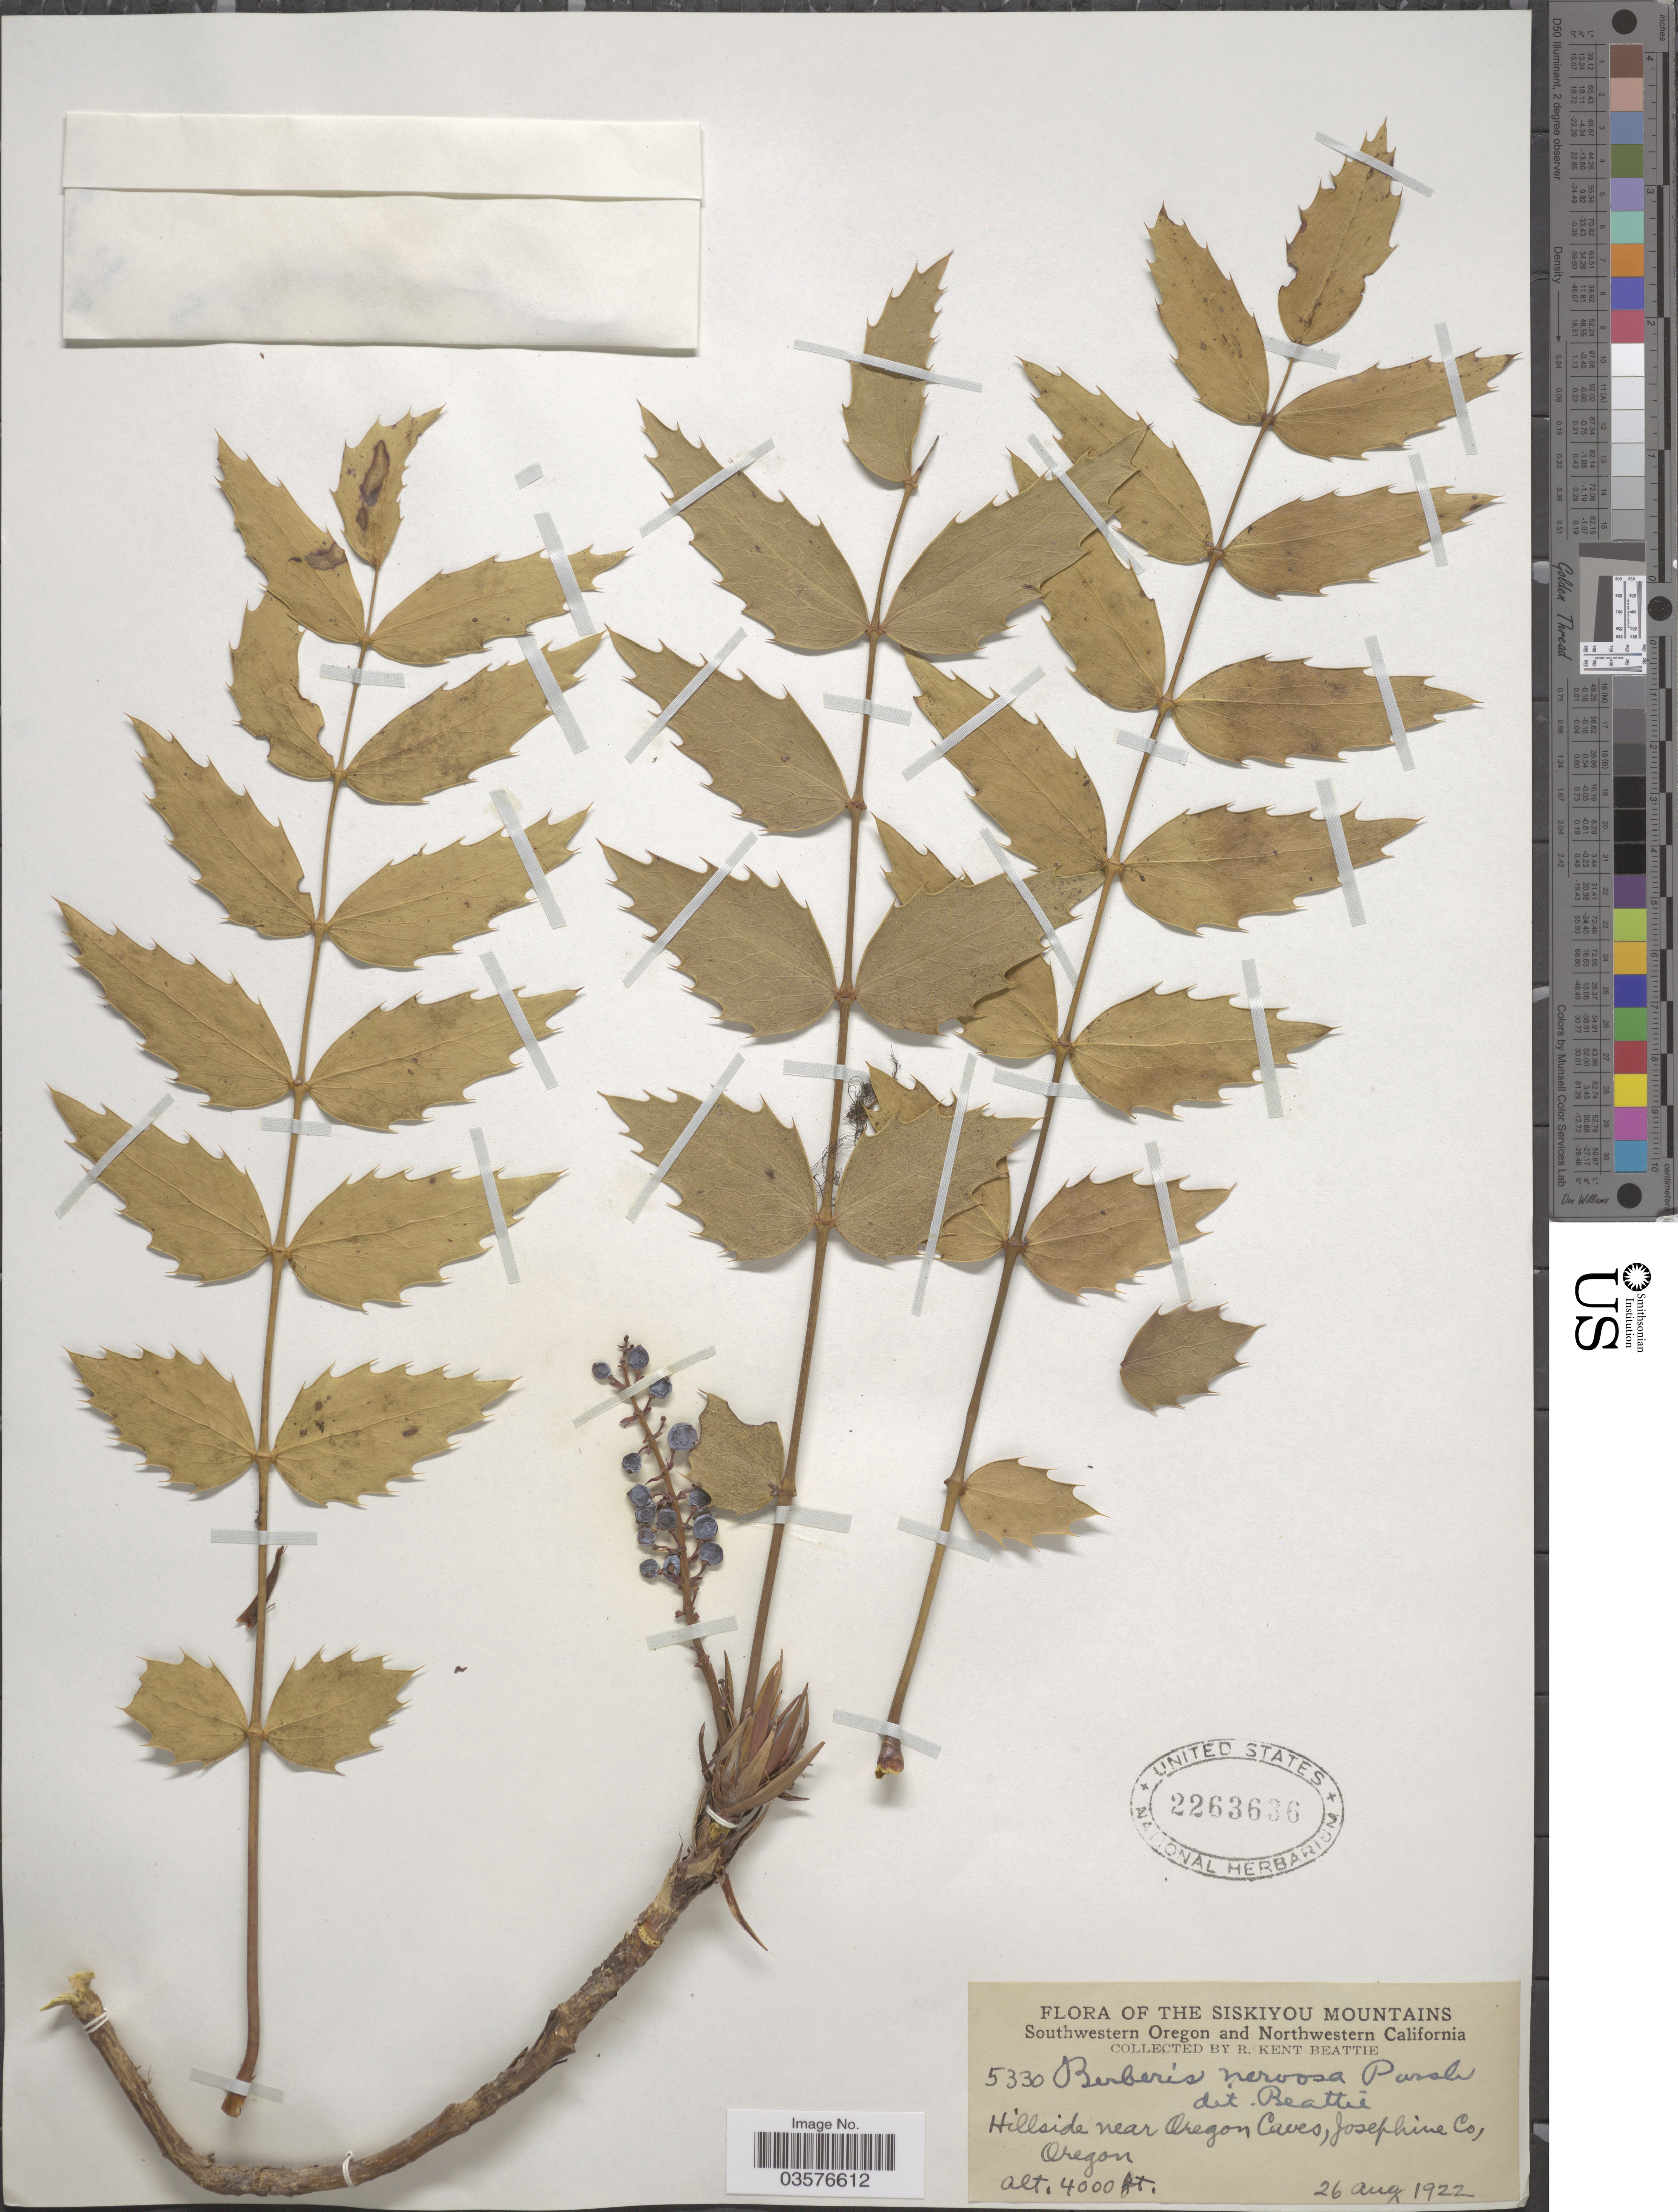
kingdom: Plantae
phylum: Tracheophyta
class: Magnoliopsida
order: Ranunculales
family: Berberidaceae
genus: Mahonia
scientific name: Mahonia nervosa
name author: (Pursh) Nutt.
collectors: R. K. Beattie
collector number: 5330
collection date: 1922-08-26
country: United States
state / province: Oregon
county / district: Josephine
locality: The Siskiyou Mountains. Hillside near Oregon Caves, Josephine Co.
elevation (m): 1219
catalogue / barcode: US 2263636